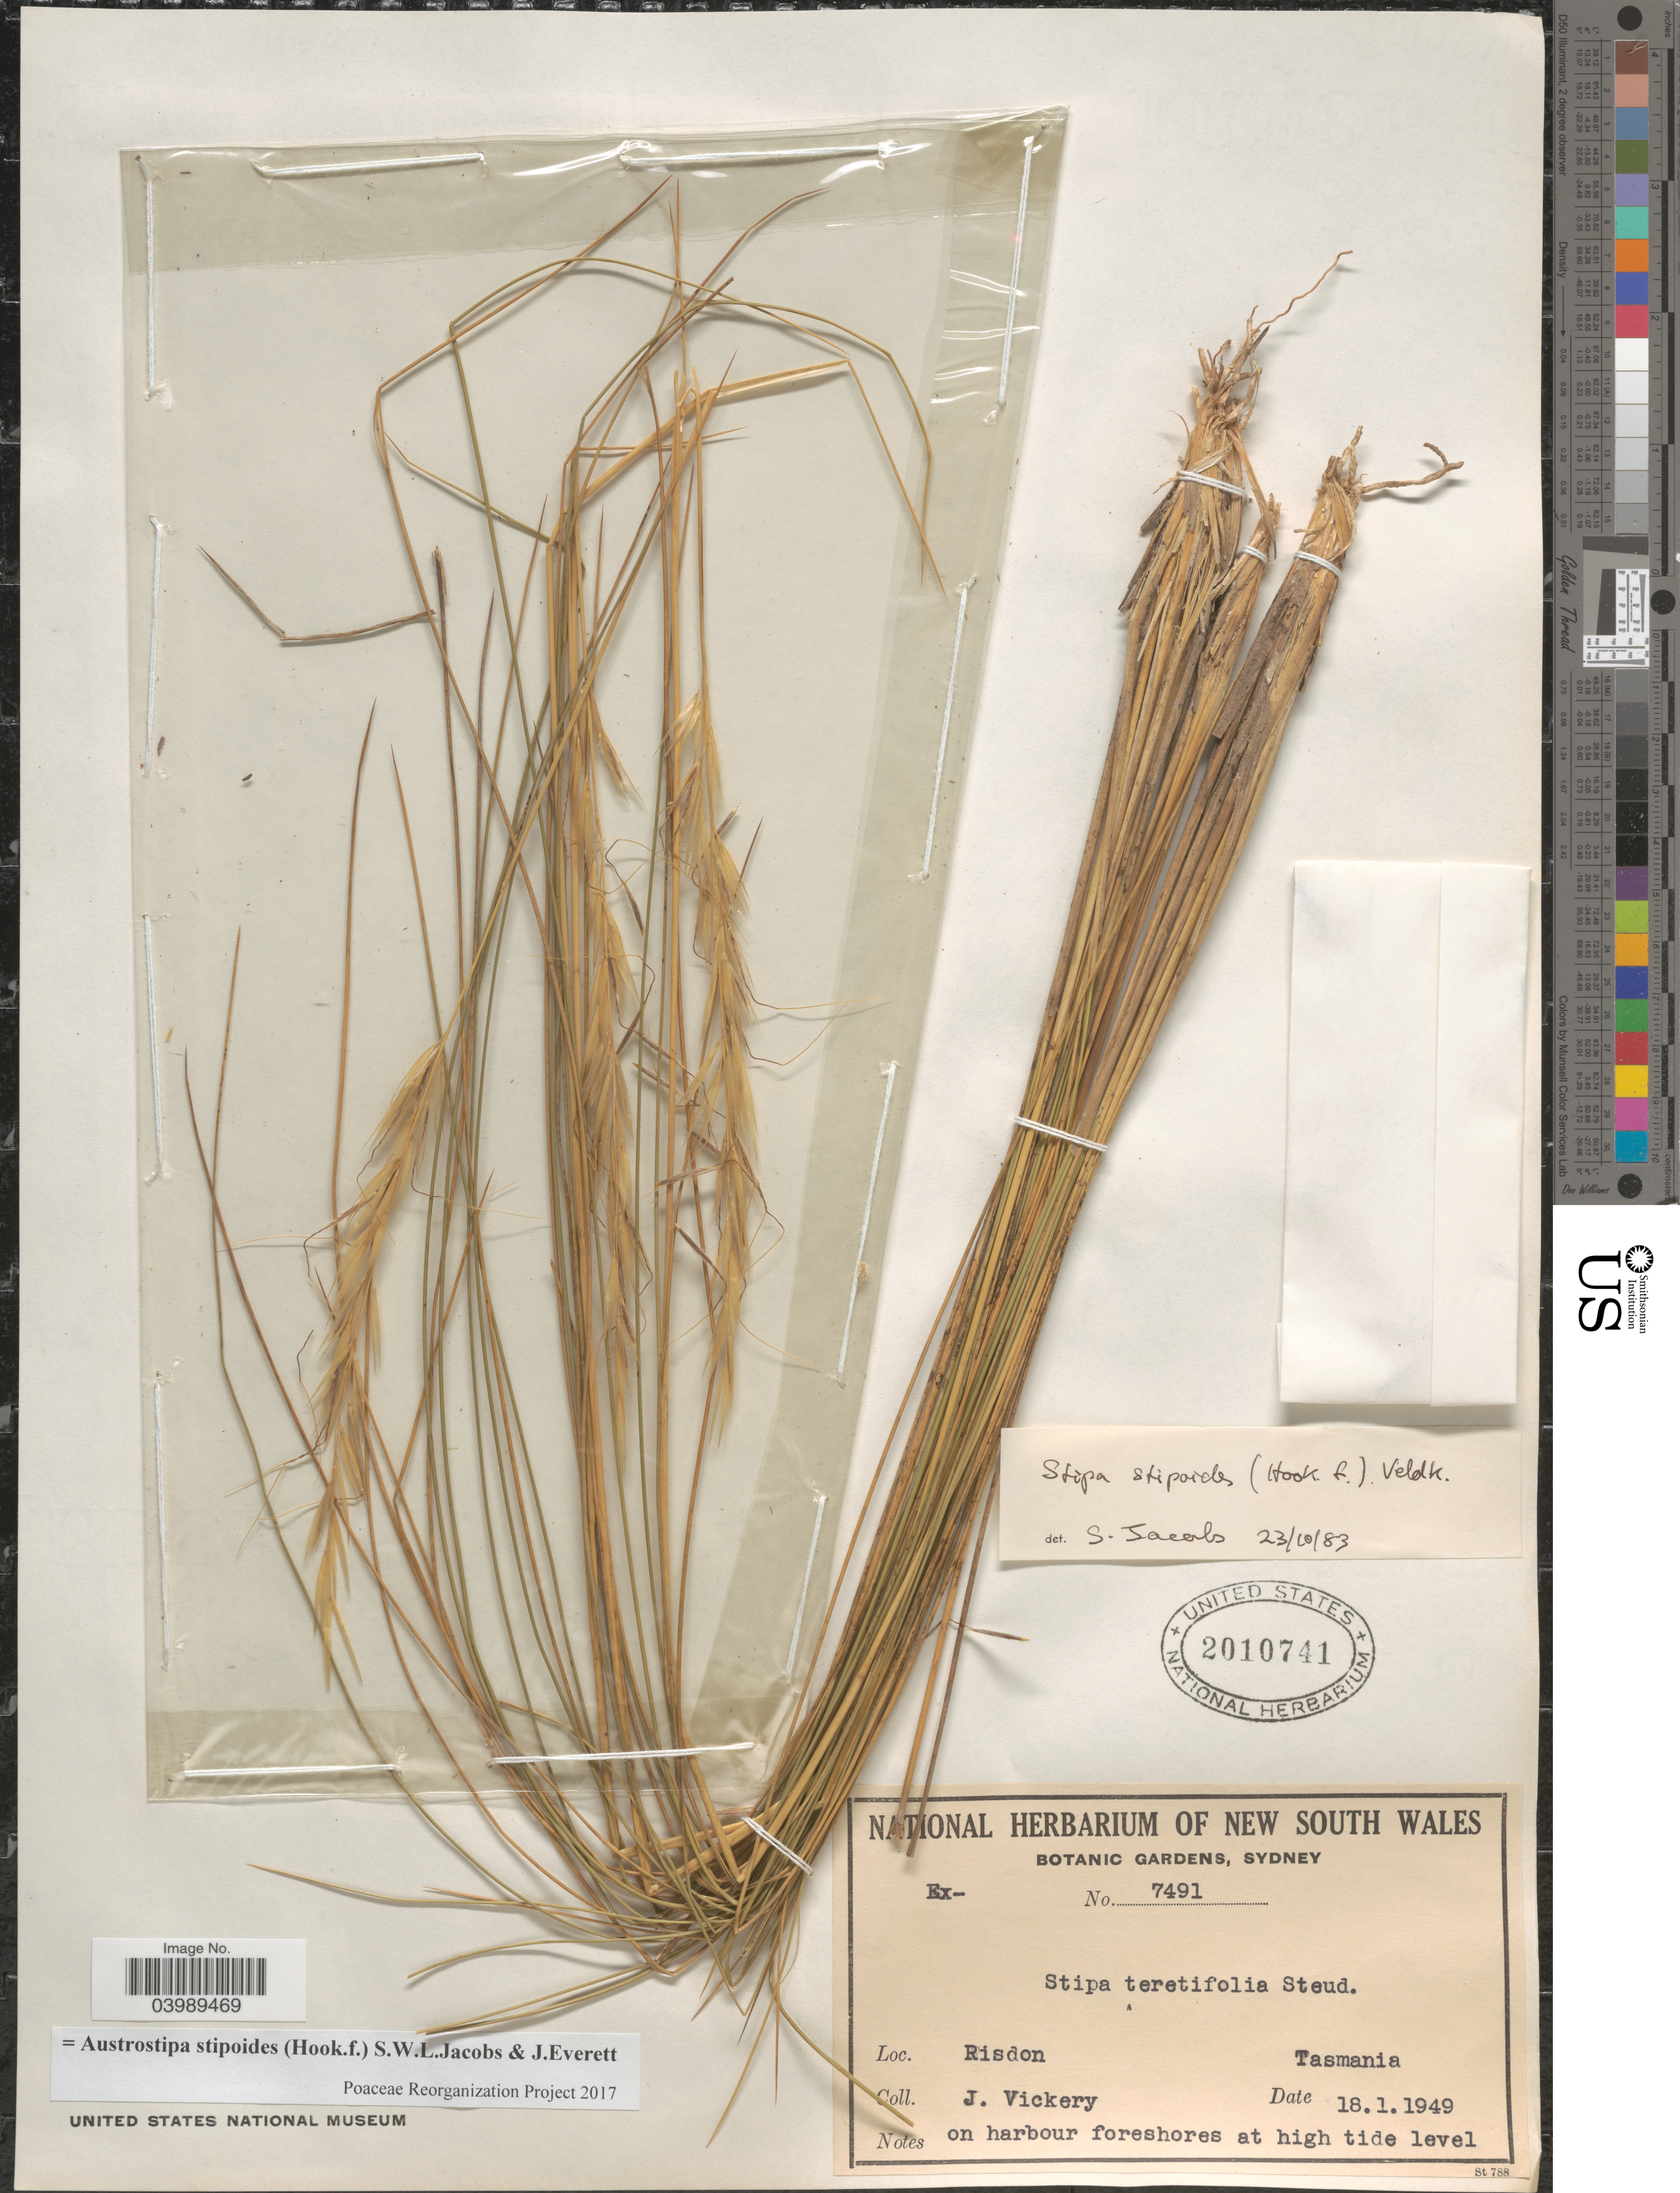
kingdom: Plantae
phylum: Tracheophyta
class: Liliopsida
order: Poales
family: Poaceae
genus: Austrostipa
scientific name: Austrostipa stipoides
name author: (Hook. f.) S.W.L. Jacobs & J. Everett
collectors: J. Vickery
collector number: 7491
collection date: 1949-01-18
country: Australia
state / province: Tasmania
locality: Risdon.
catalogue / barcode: US 2010741